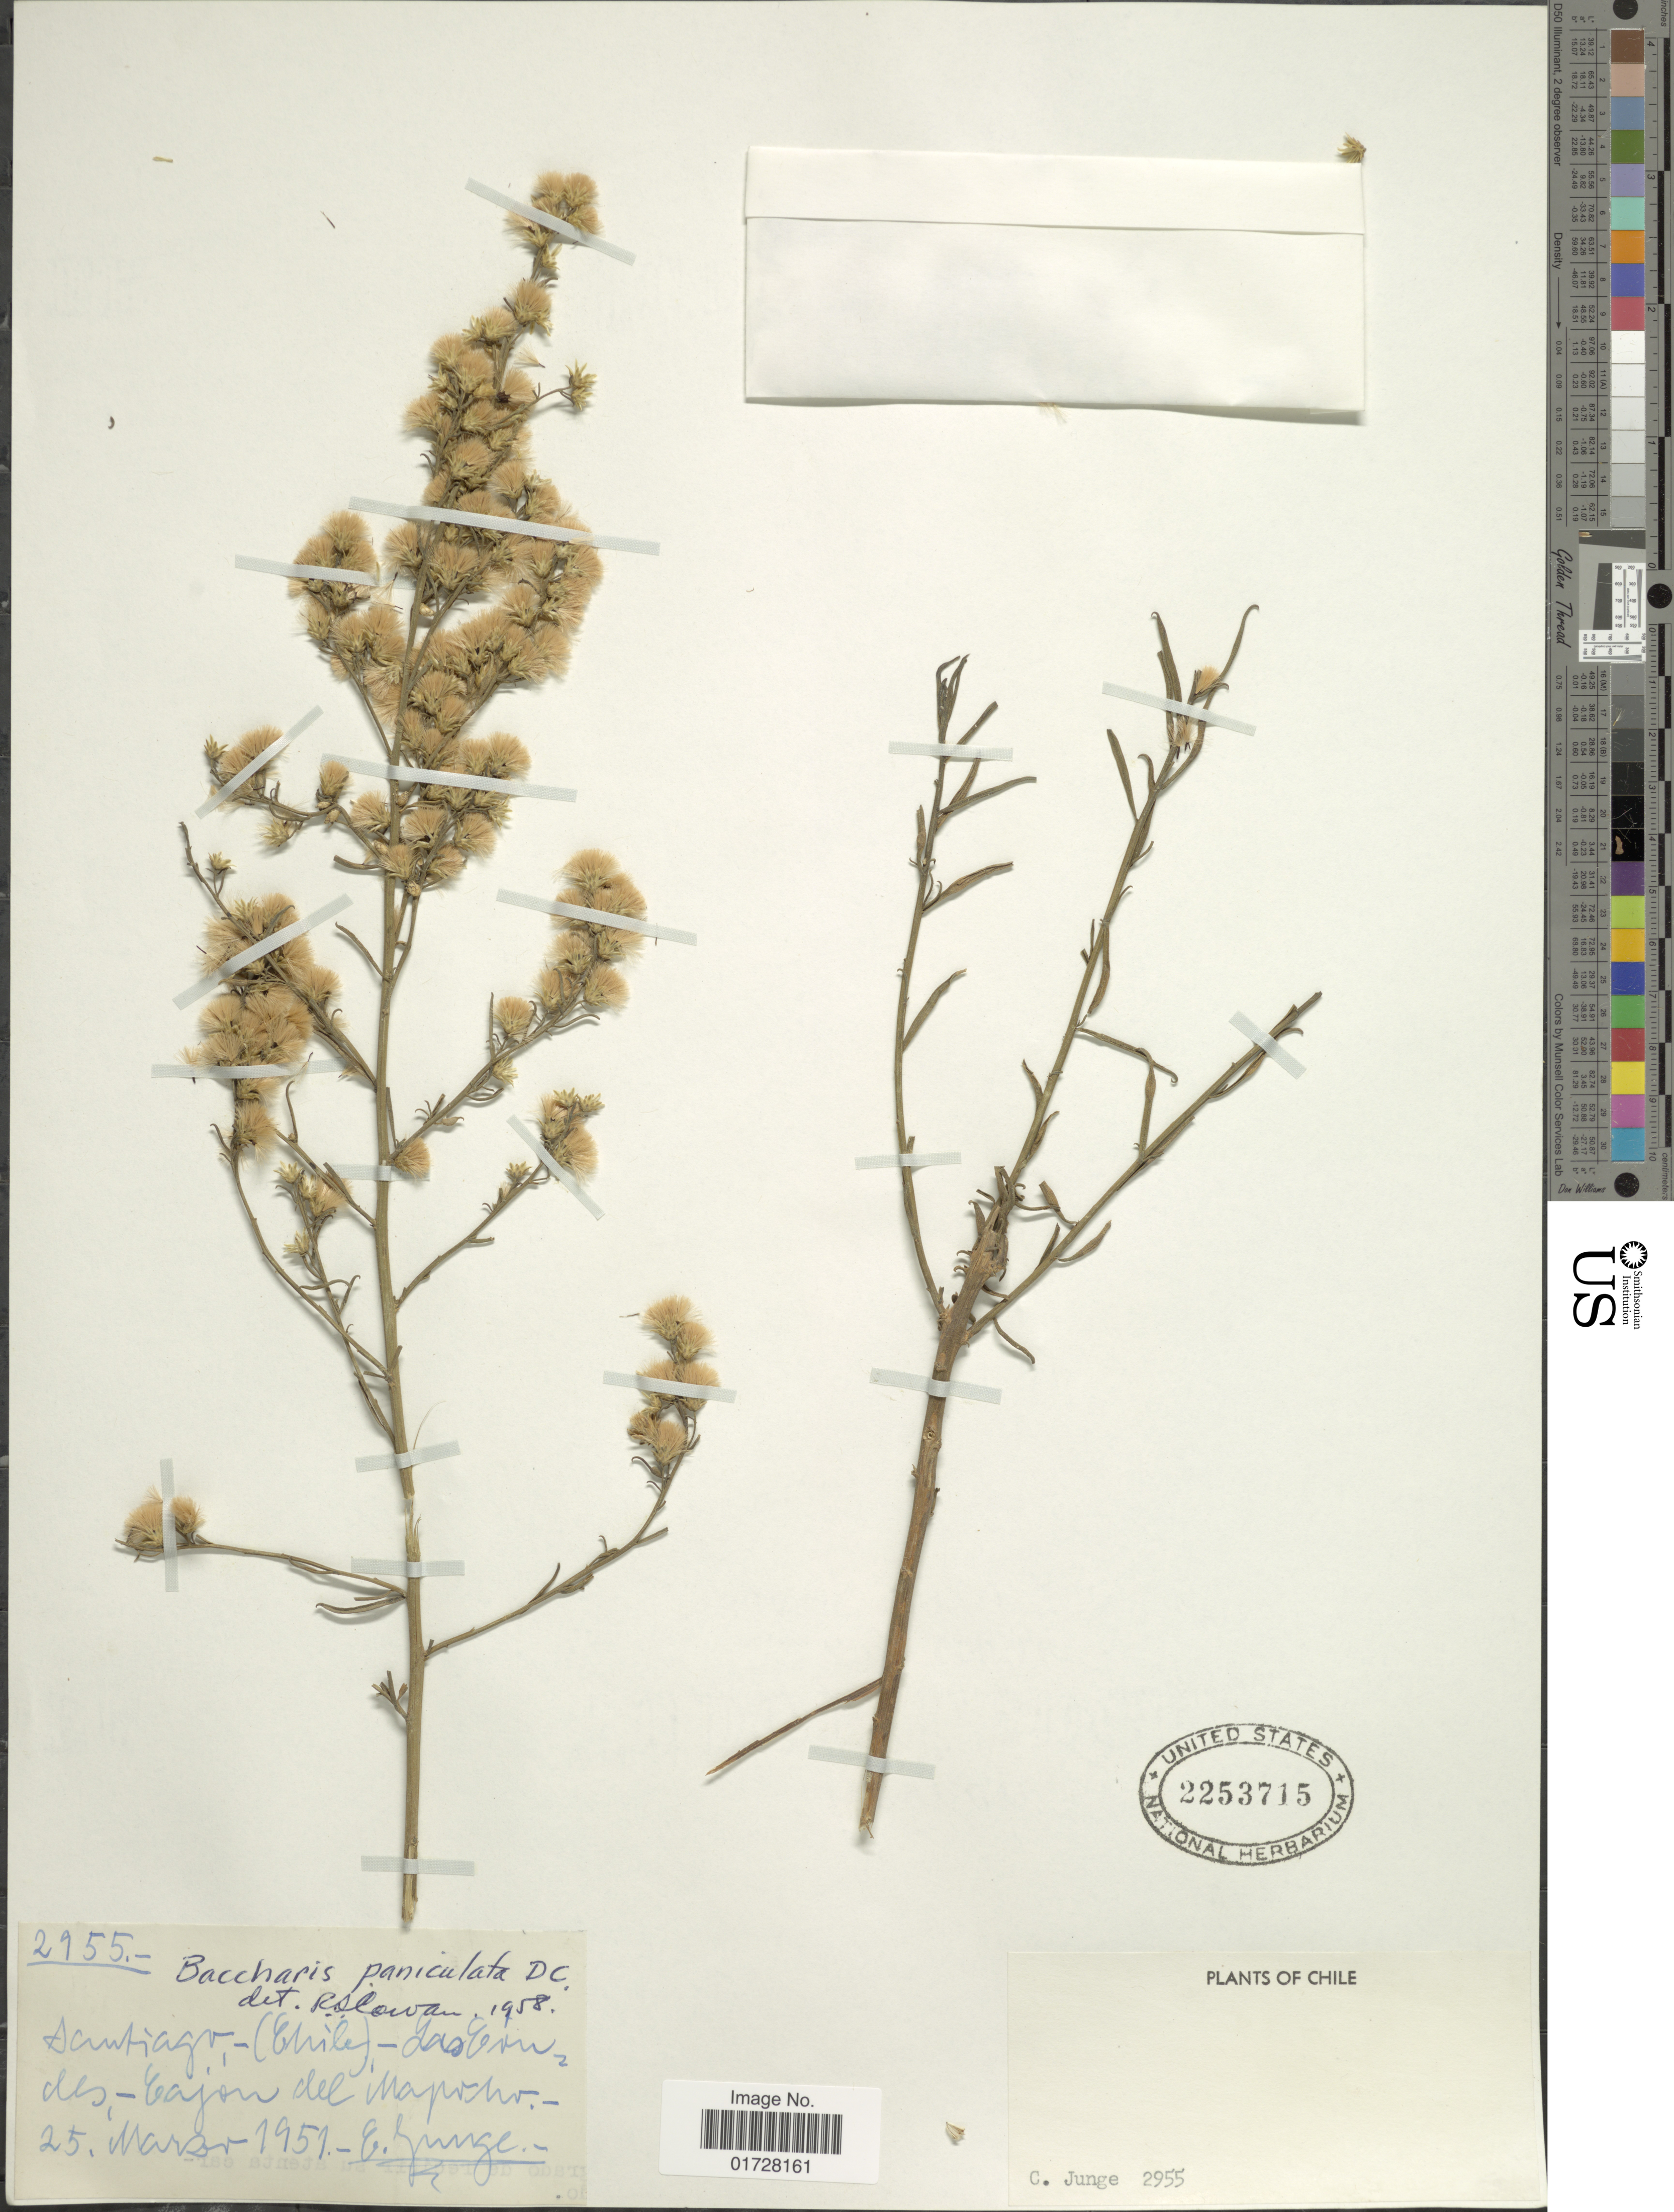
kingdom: Plantae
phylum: Tracheophyta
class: Magnoliopsida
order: Asterales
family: Asteraceae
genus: Baccharis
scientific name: Baccharis paniculata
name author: DC.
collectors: C. Junge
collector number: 2955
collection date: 1951-03-25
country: Chile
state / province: Región Metropolitana (RM)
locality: Santiago (Chile), Las Condes, Cajon del Mapocho.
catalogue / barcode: US 2253715